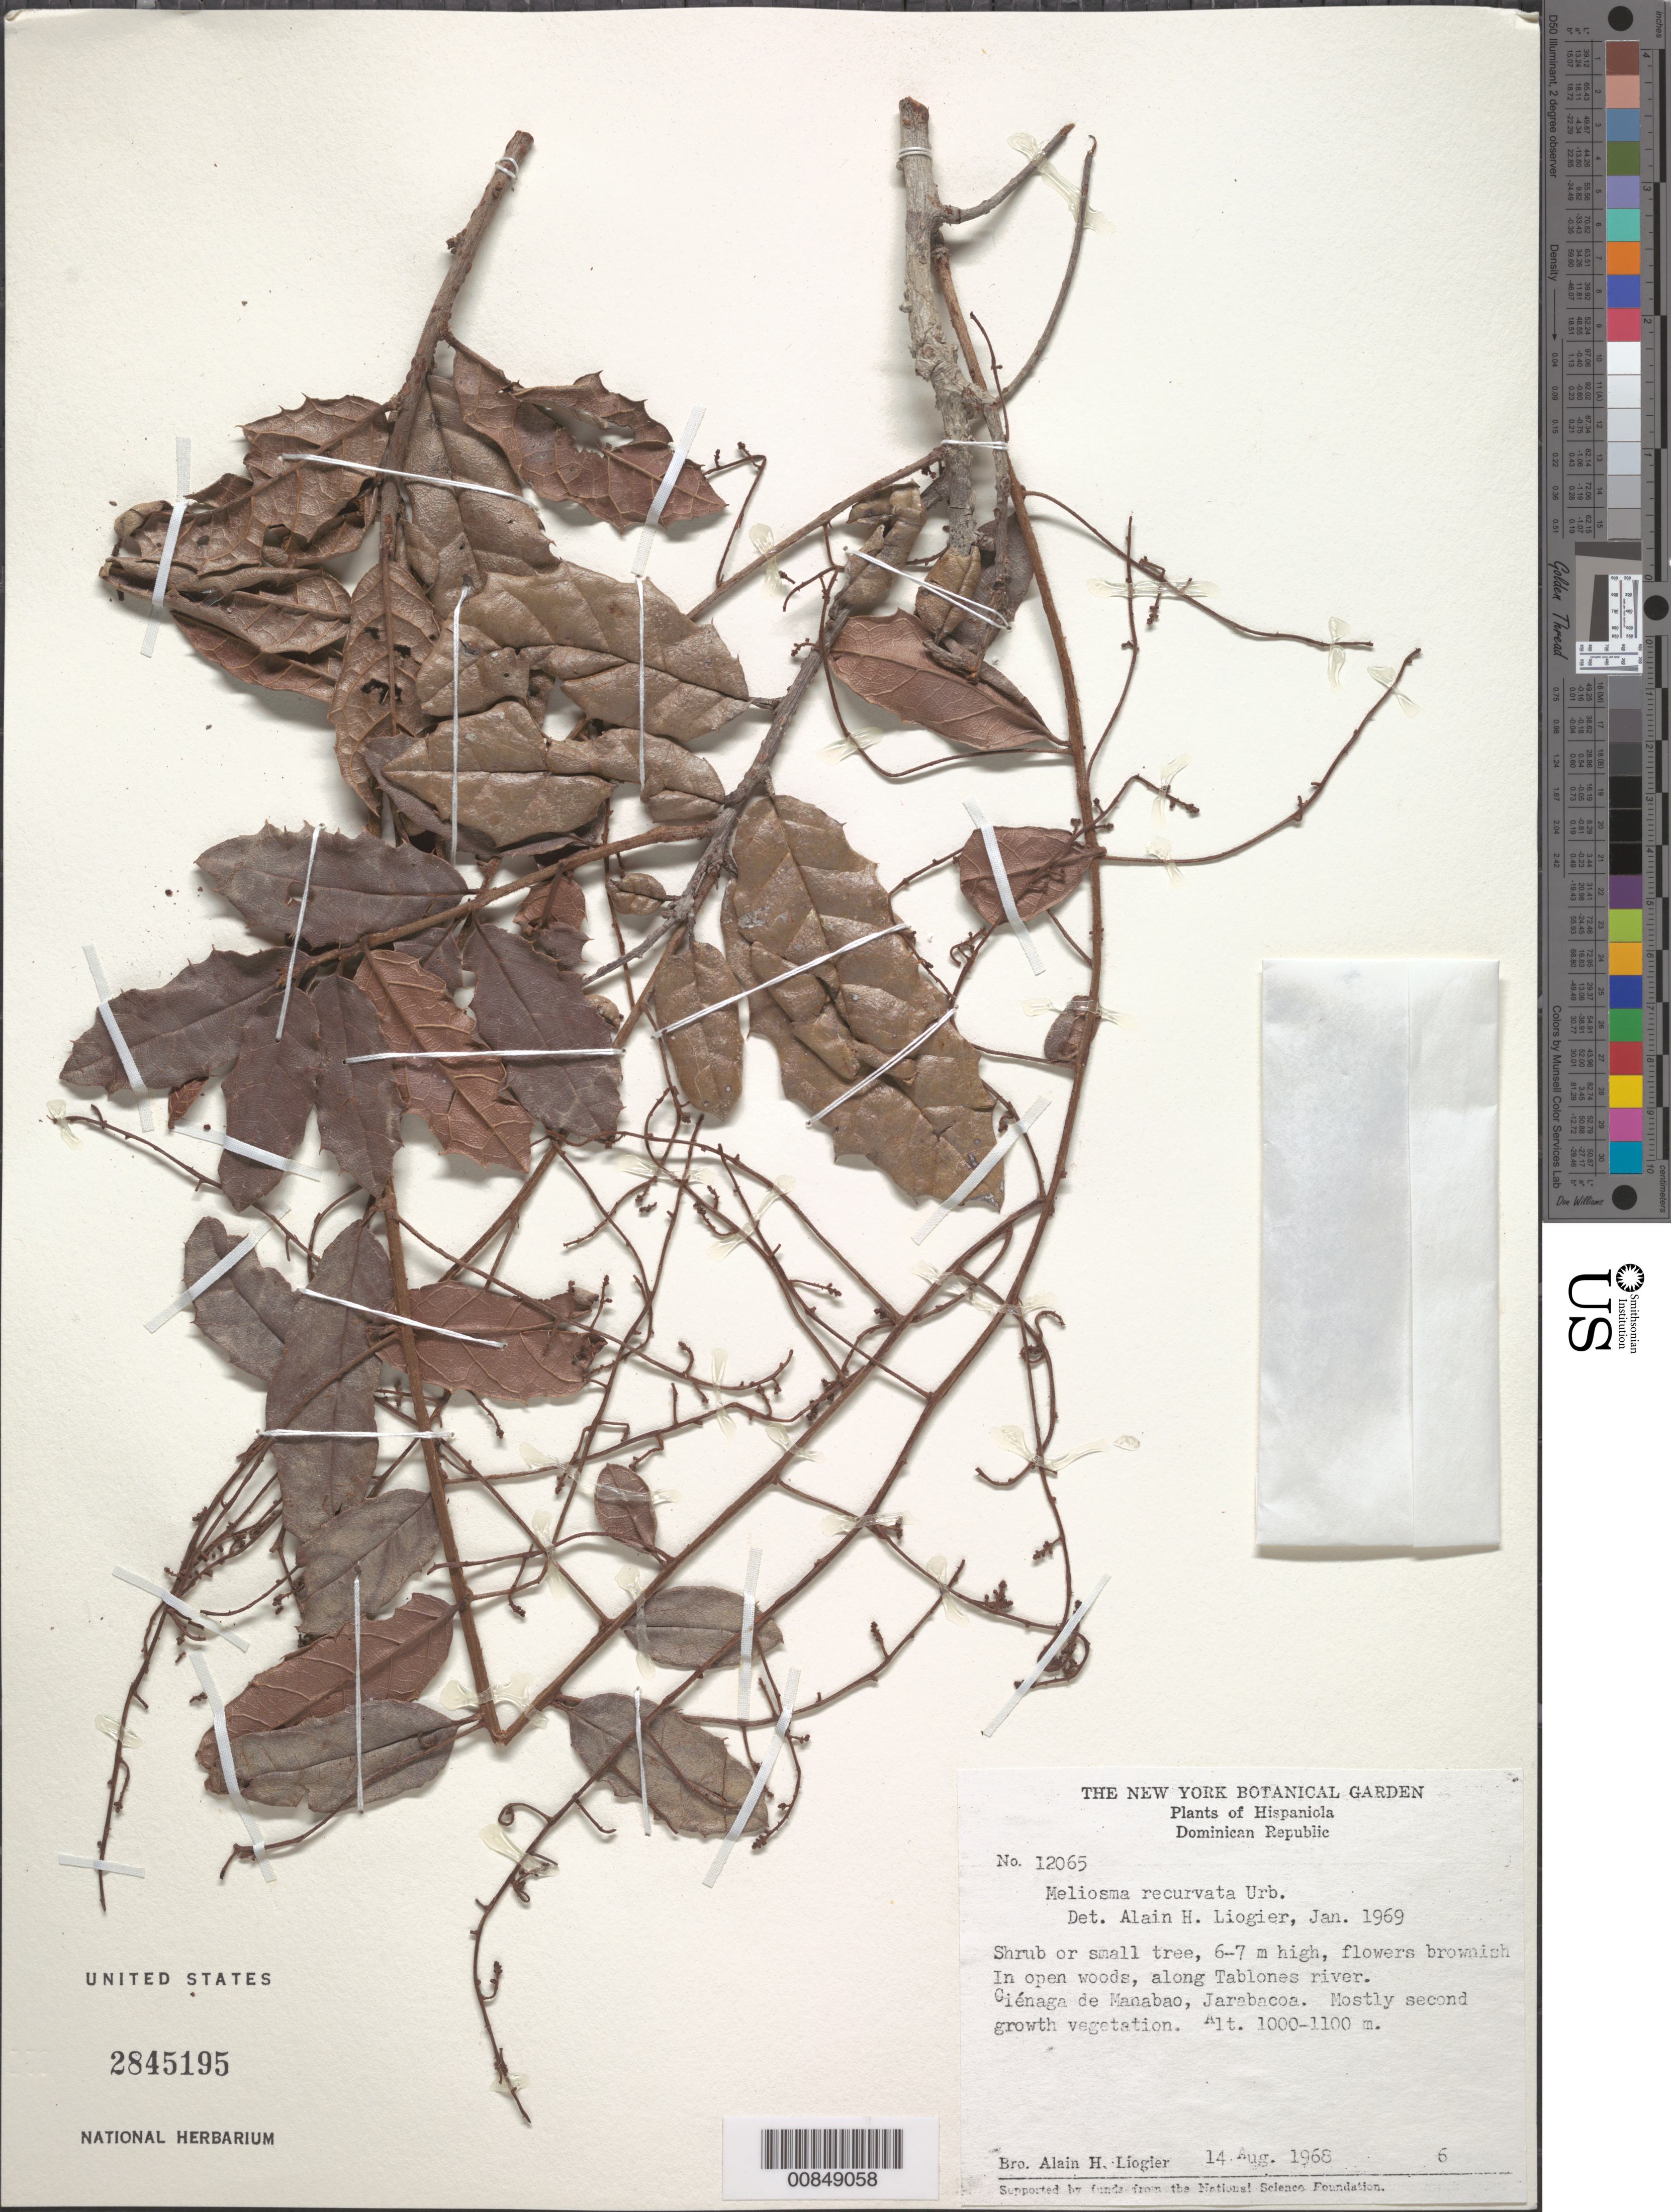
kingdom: Plantae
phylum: Tracheophyta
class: Magnoliopsida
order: Proteales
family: Sabiaceae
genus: Meliosma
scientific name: Meliosma recurvata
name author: Urb.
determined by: Liogier, Alain H.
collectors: A. H. Liogier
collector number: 12065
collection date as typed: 14 Aug 1968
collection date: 1968-08-14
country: Dominican Republic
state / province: La Vega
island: Hispaniola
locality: Ciénaga de Manabao, Jarabacoa, along Tablones river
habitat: In open woods along river in mostly second growth vegetation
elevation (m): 1000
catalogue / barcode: US 2845195